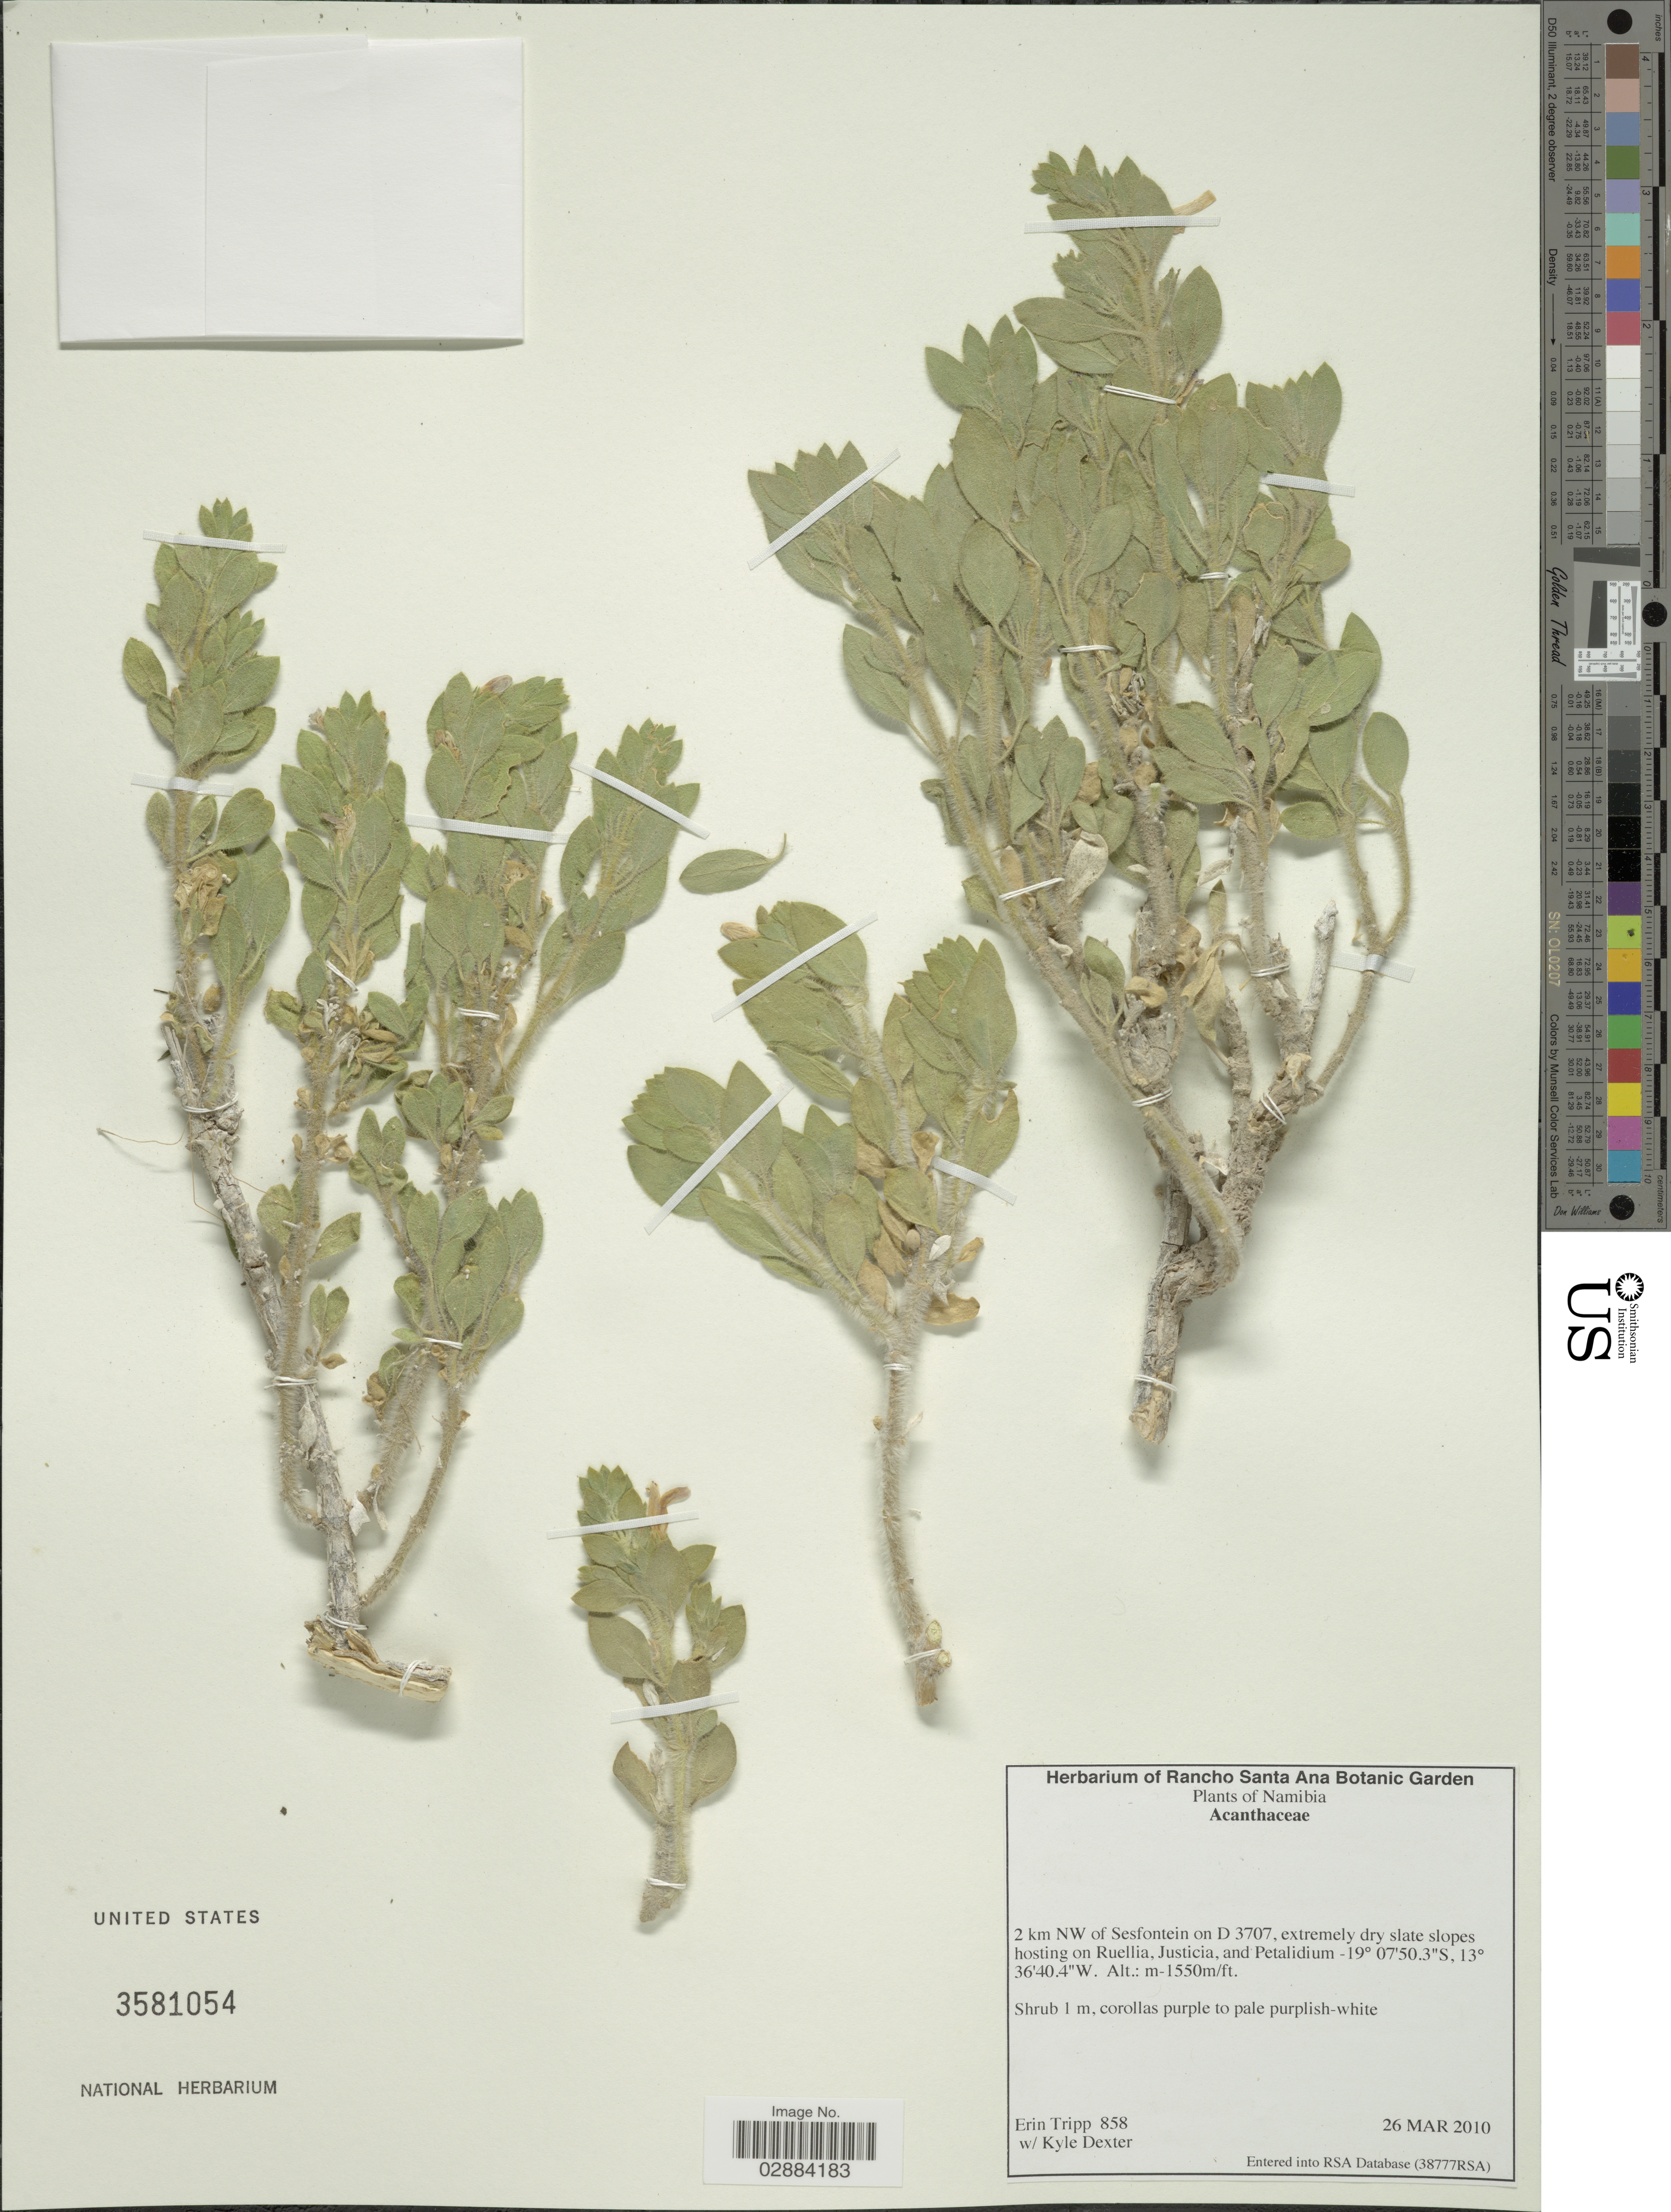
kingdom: Plantae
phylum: Tracheophyta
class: Magnoliopsida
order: Lamiales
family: Acanthaceae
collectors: E. Tripp & K. Dexter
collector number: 858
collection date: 2010-03-26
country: Namibia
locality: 2 km NW of Sesfontein on D 3707.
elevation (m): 1550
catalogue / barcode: US 3581054